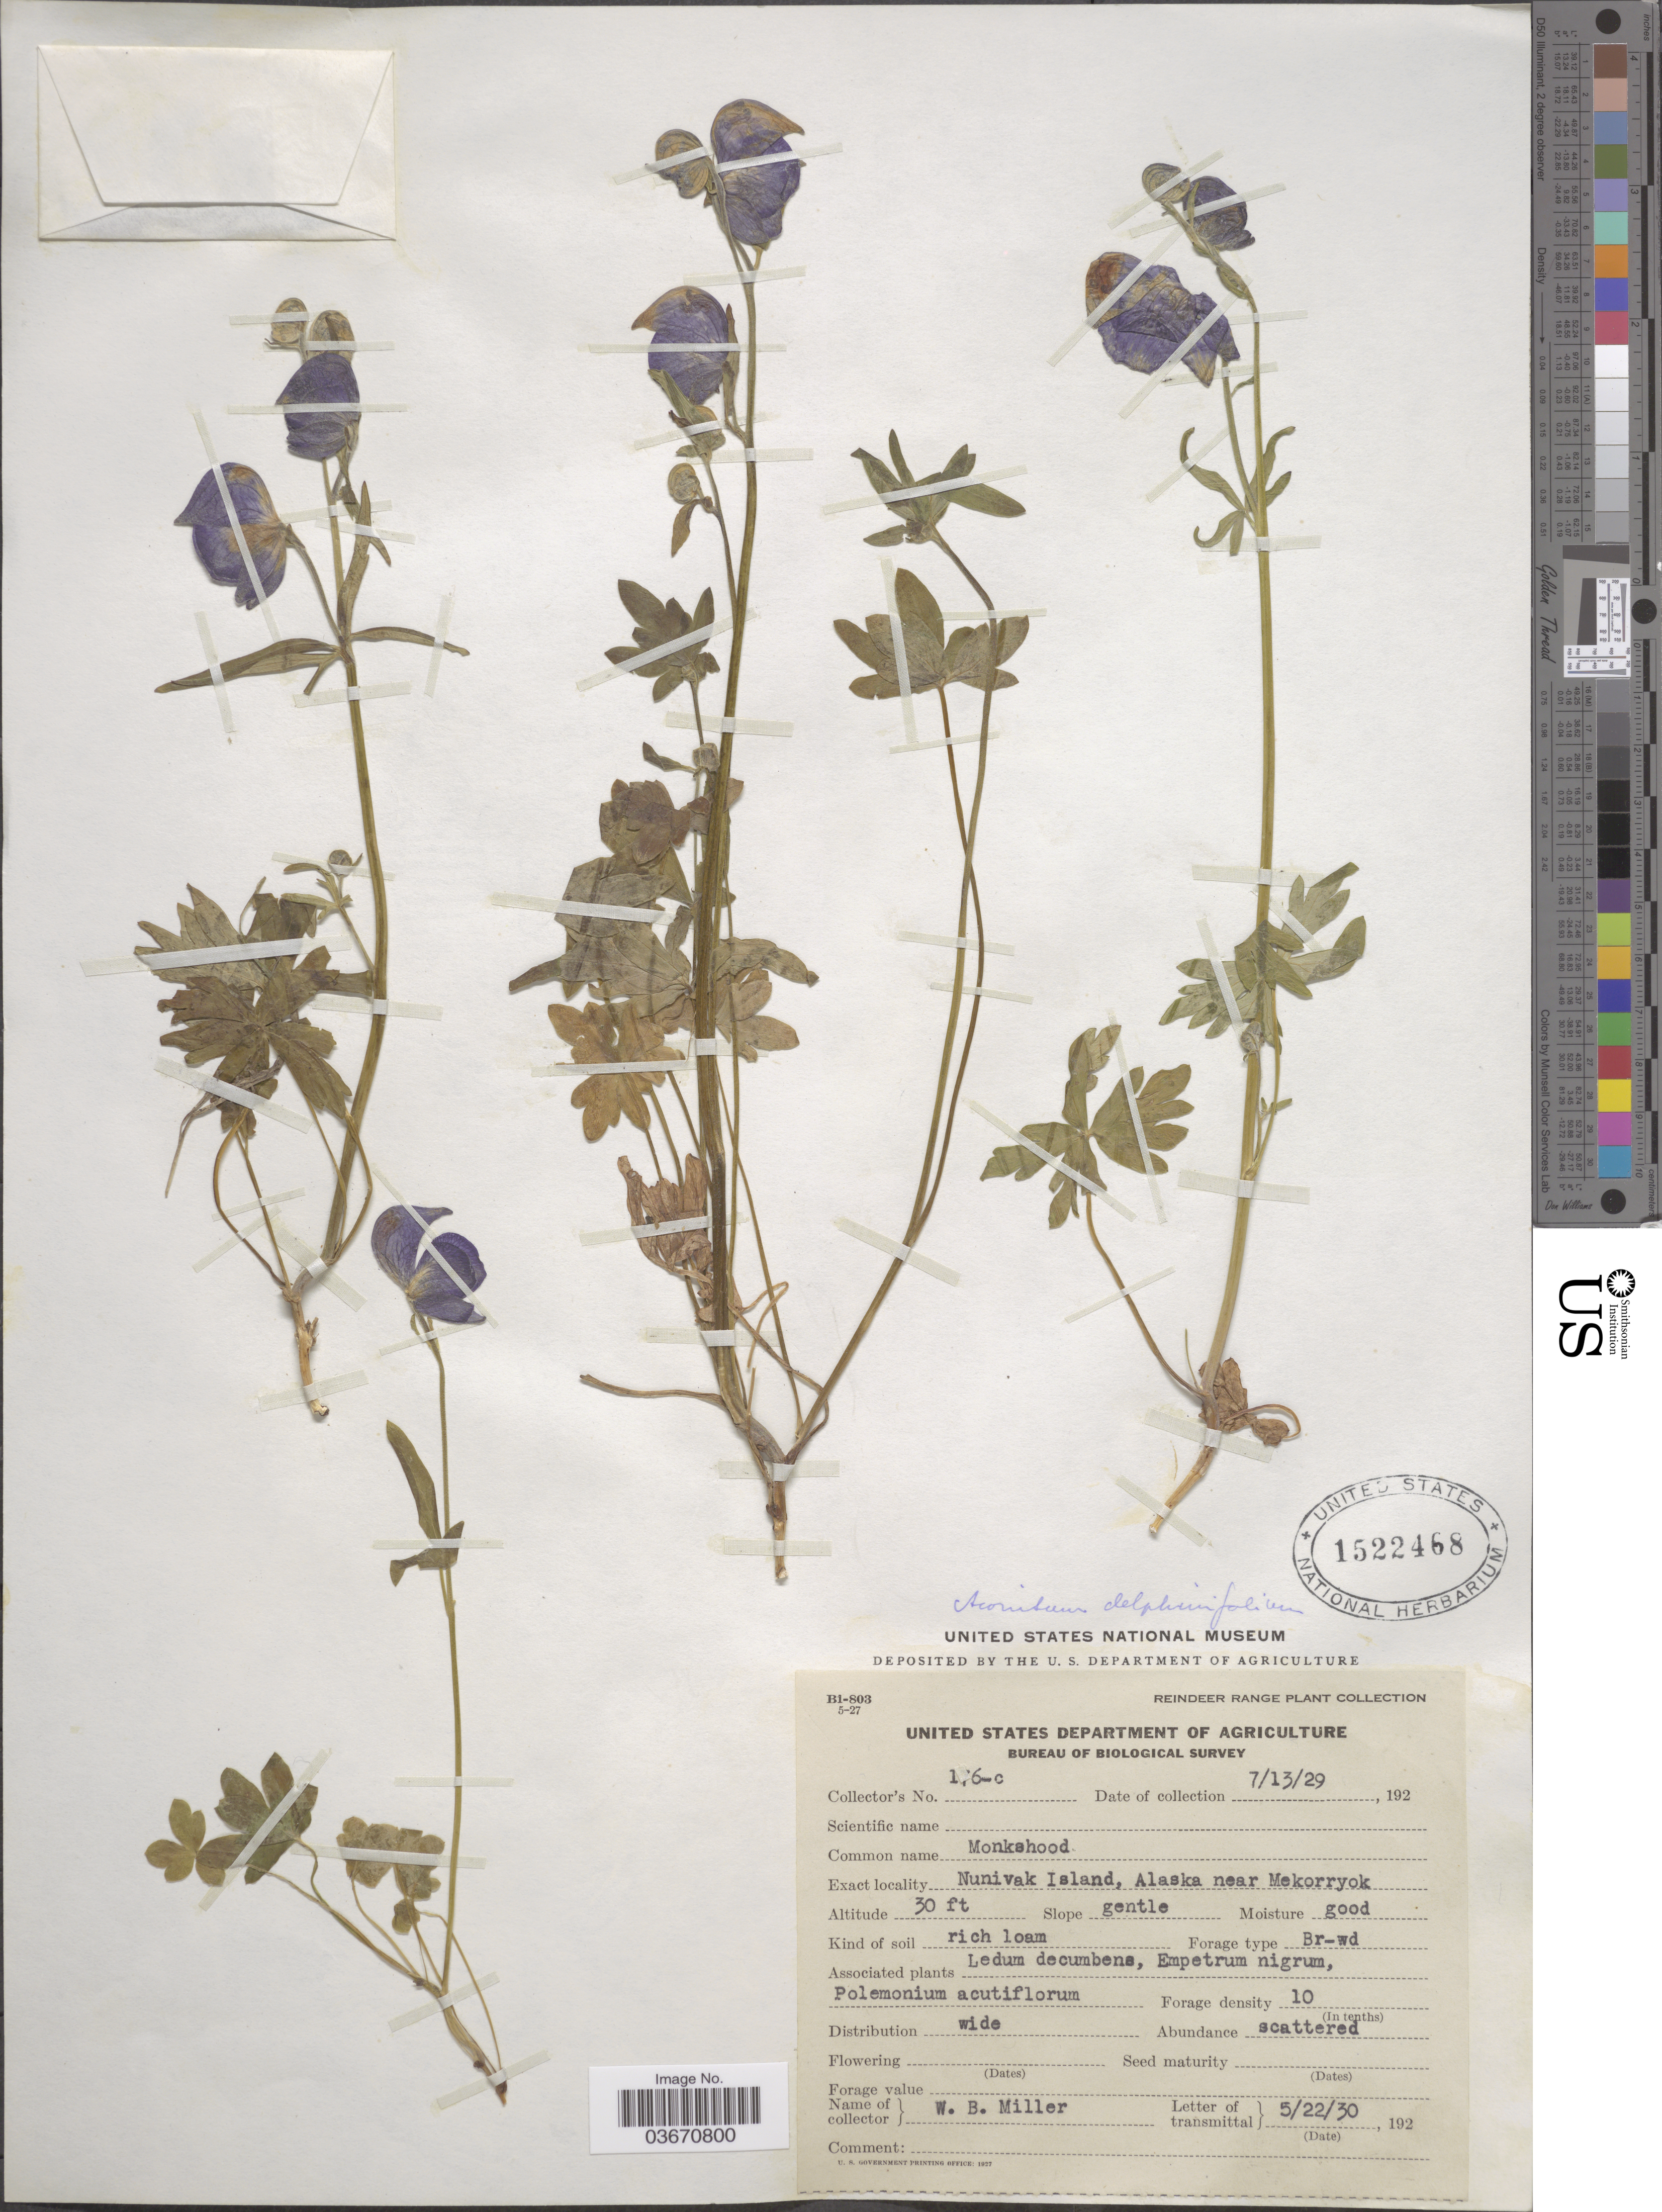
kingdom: Plantae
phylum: Tracheophyta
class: Magnoliopsida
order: Ranunculales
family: Ranunculaceae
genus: Aconitum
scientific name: Aconitum delphinifolium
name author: DC.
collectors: W. Miller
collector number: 176-c*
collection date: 1929-07-13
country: United States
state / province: Alaska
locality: Nunivak Island, Alaska near Mekorryok.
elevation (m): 9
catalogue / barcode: US 1522468